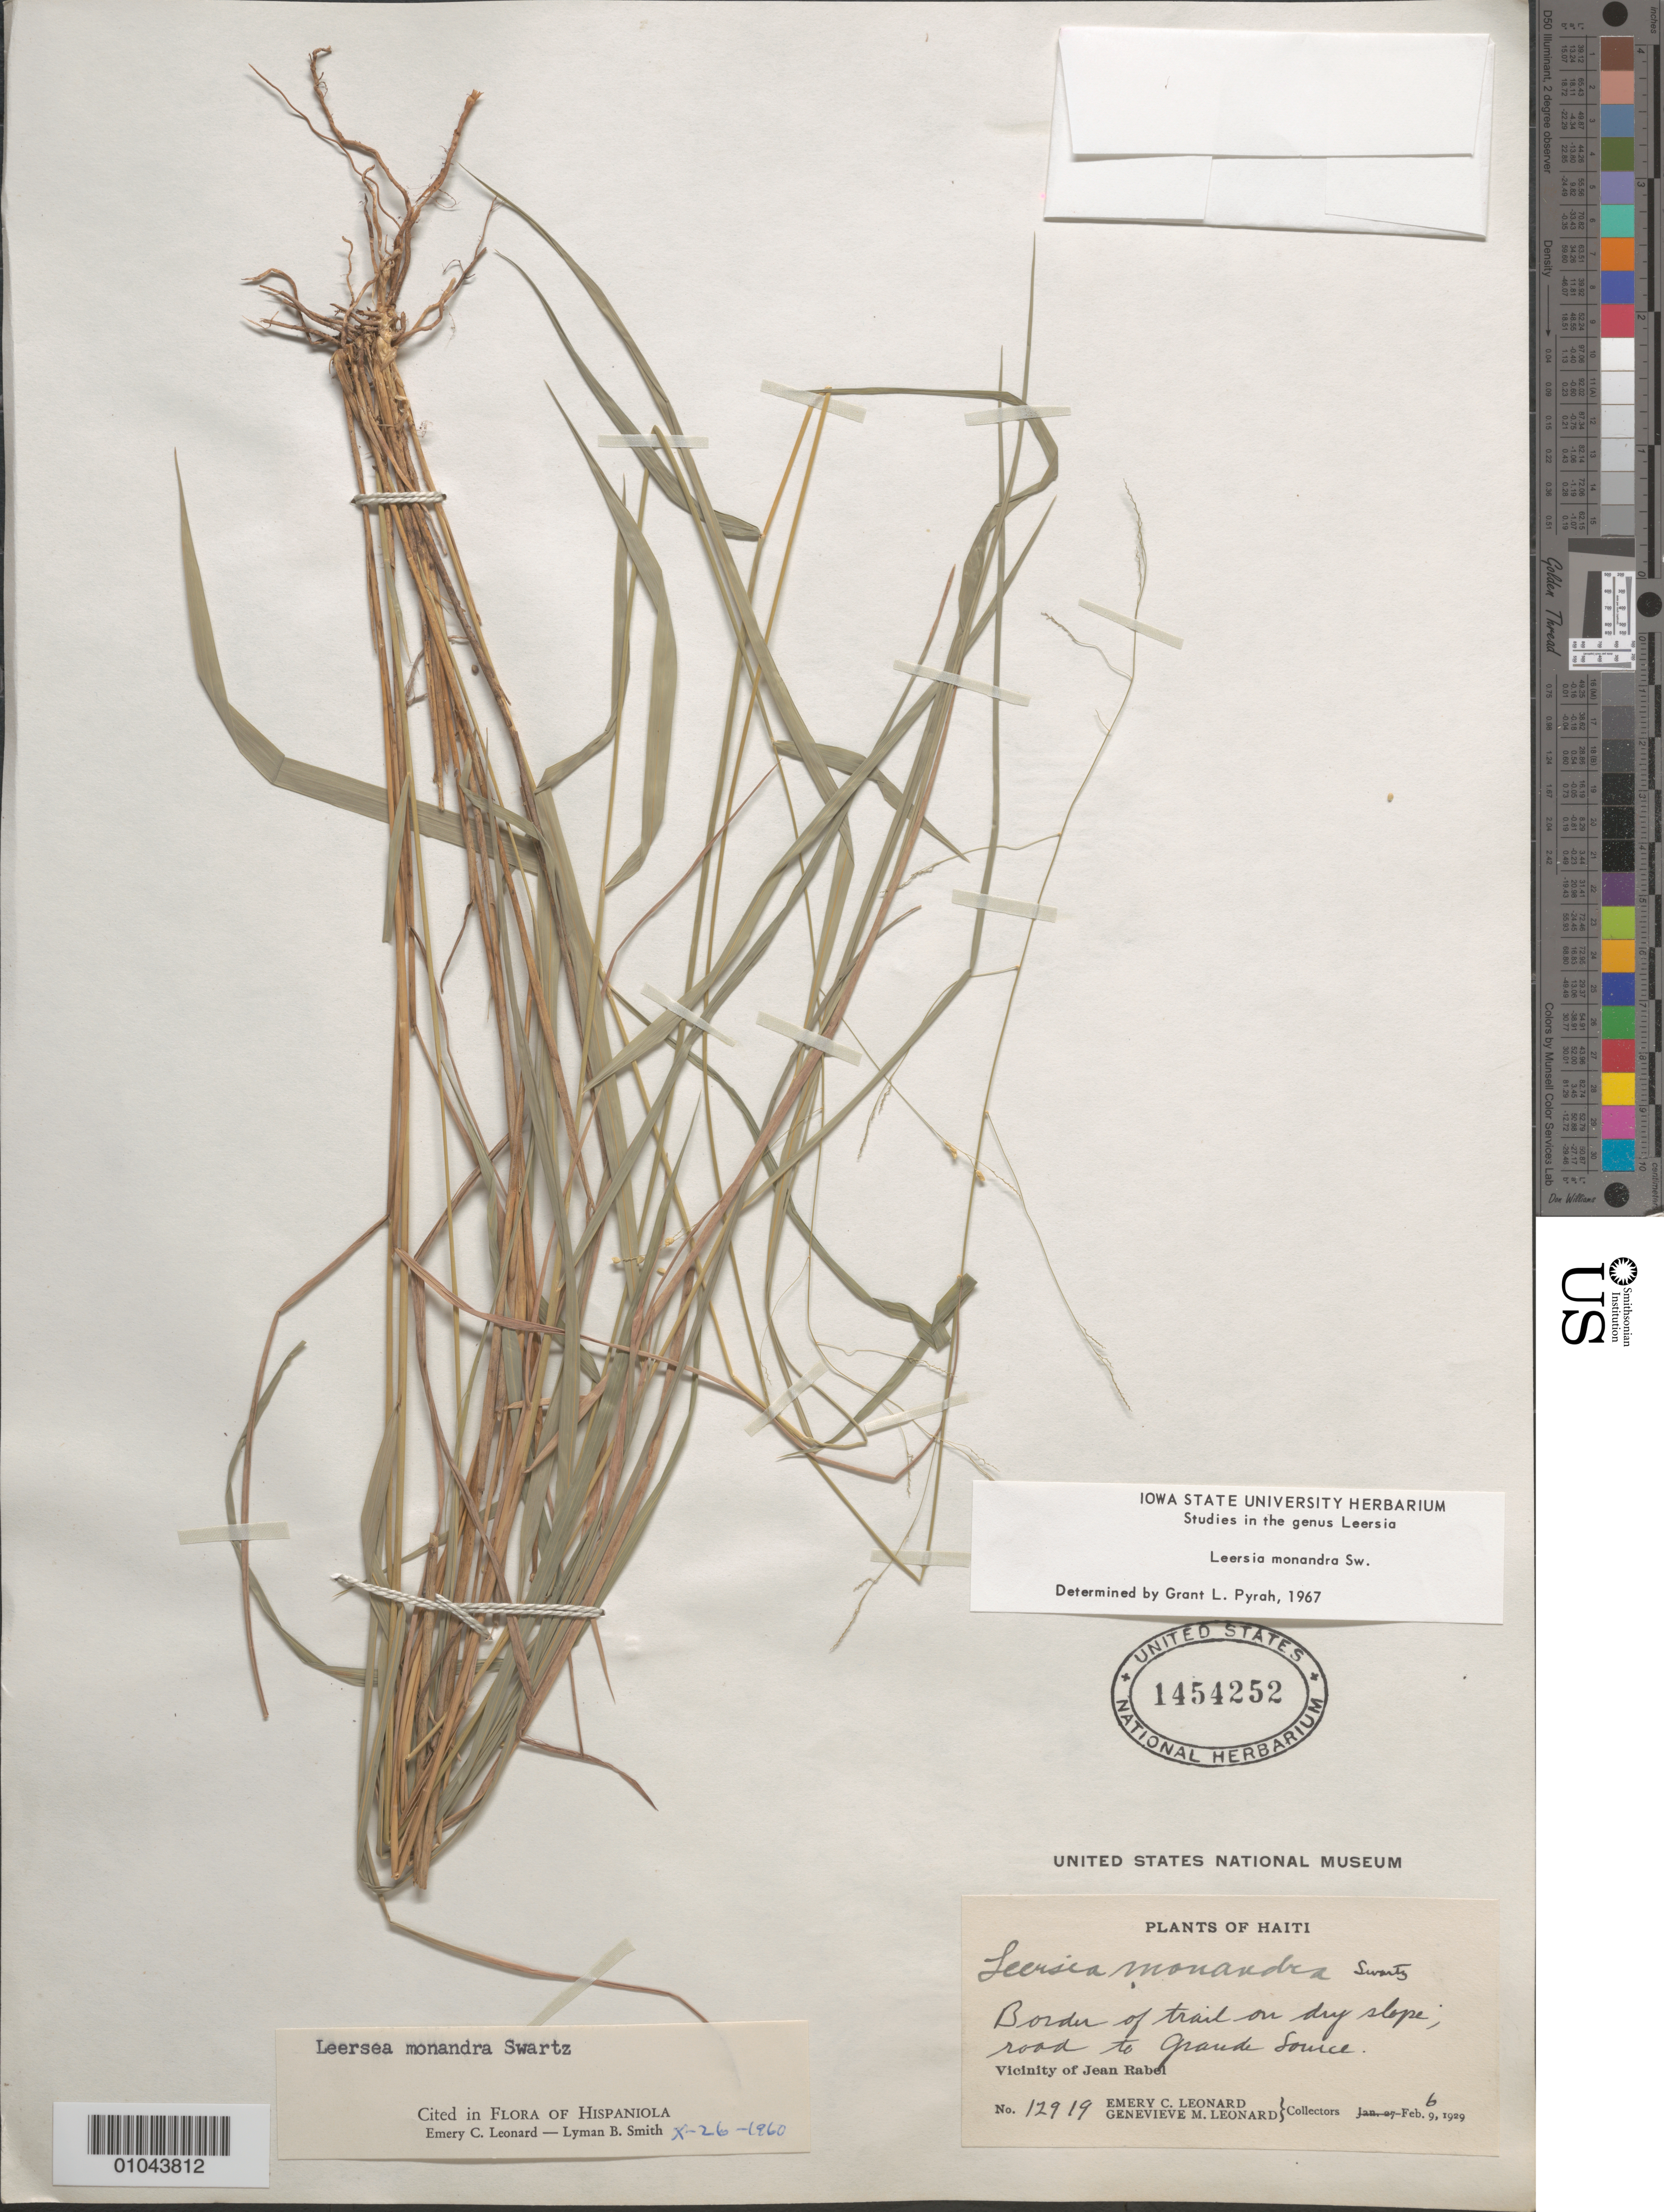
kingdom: Plantae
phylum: Tracheophyta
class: Liliopsida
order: Poales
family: Poaceae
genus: Leersia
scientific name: Leersia monandra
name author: Sw.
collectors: E. C. Leonard & G. M. Leonard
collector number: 12919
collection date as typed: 06 Feb 1929 or 09 Feb 1929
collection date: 1929-02-06 or 1929-02-09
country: Haiti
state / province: Nord-Óuest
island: Hispaniola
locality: Road to Grande Source, Vicinity of Jean Rabel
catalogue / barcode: US 1454252